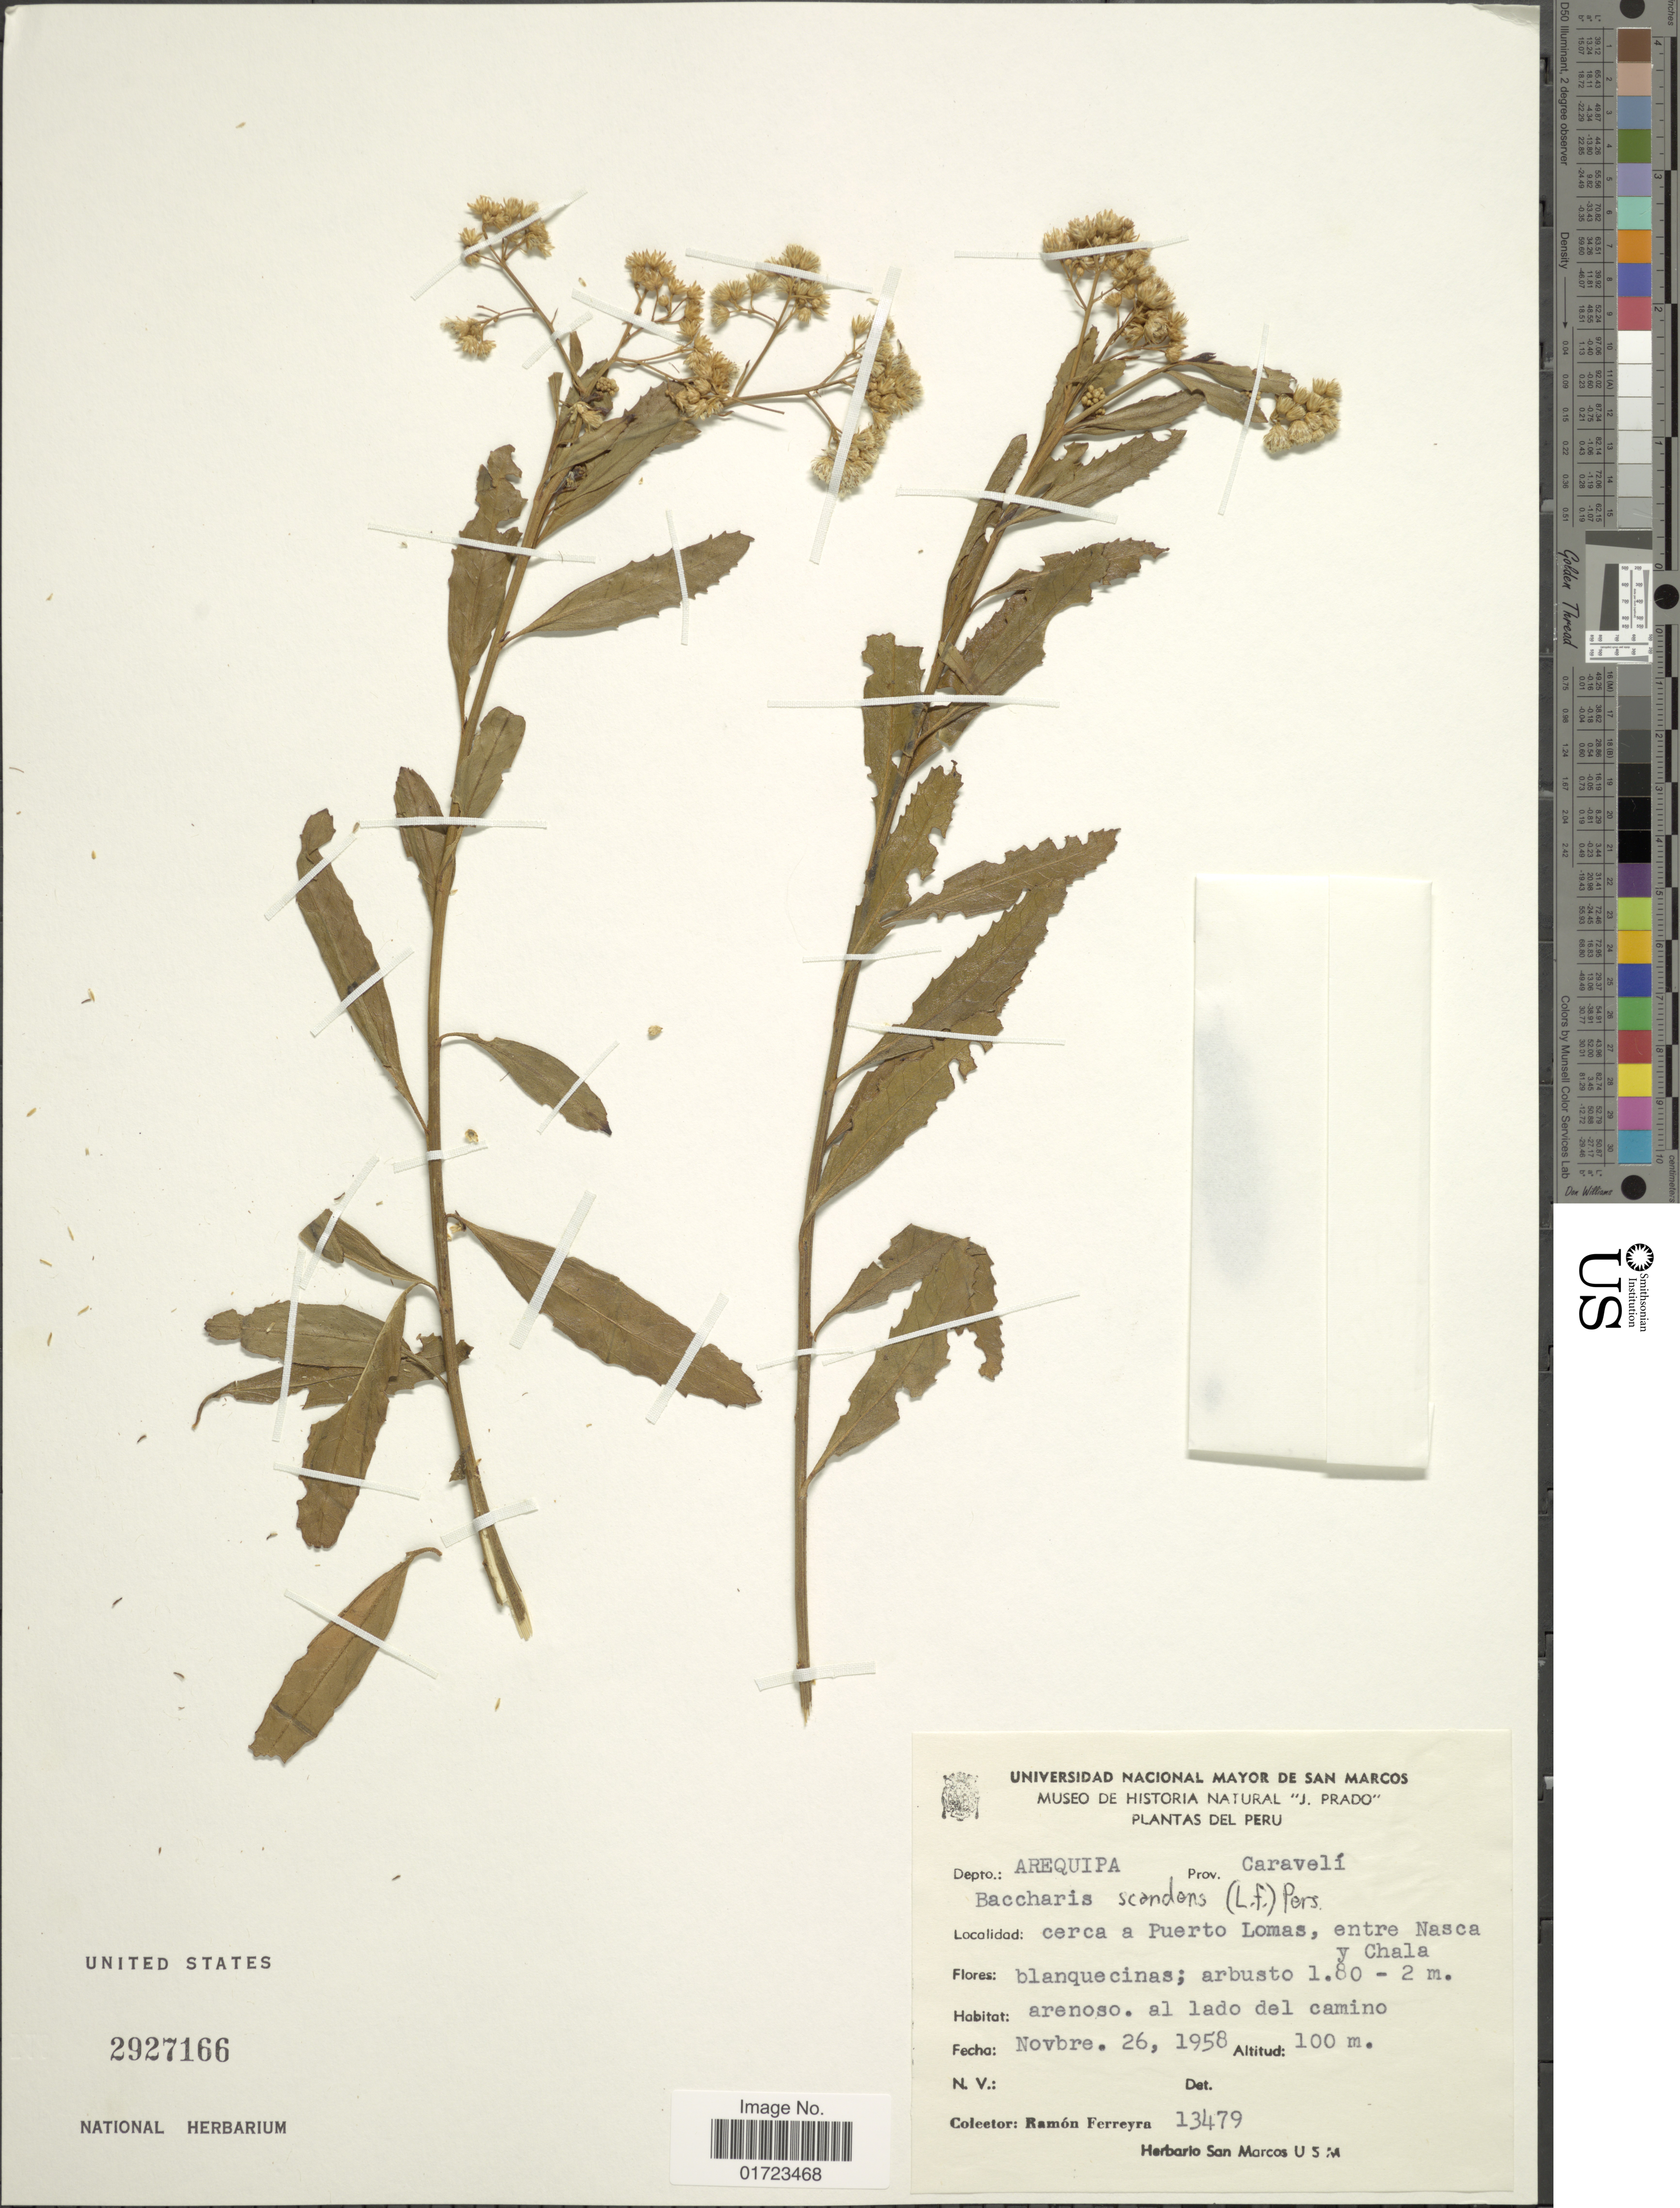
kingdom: Plantae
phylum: Tracheophyta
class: Magnoliopsida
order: Asterales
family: Asteraceae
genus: Baccharis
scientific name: Baccharis scandens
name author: (Ruiz & Pav.) Pers.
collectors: R. A. Ferreyra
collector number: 13479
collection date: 1958-11-26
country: Peru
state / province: Arequipa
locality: Depto.: Arequipa, Prov. Caraveli, Cerca a Puerto Lomas, entre Nasca y Chala.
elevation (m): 100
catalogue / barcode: US 2927166